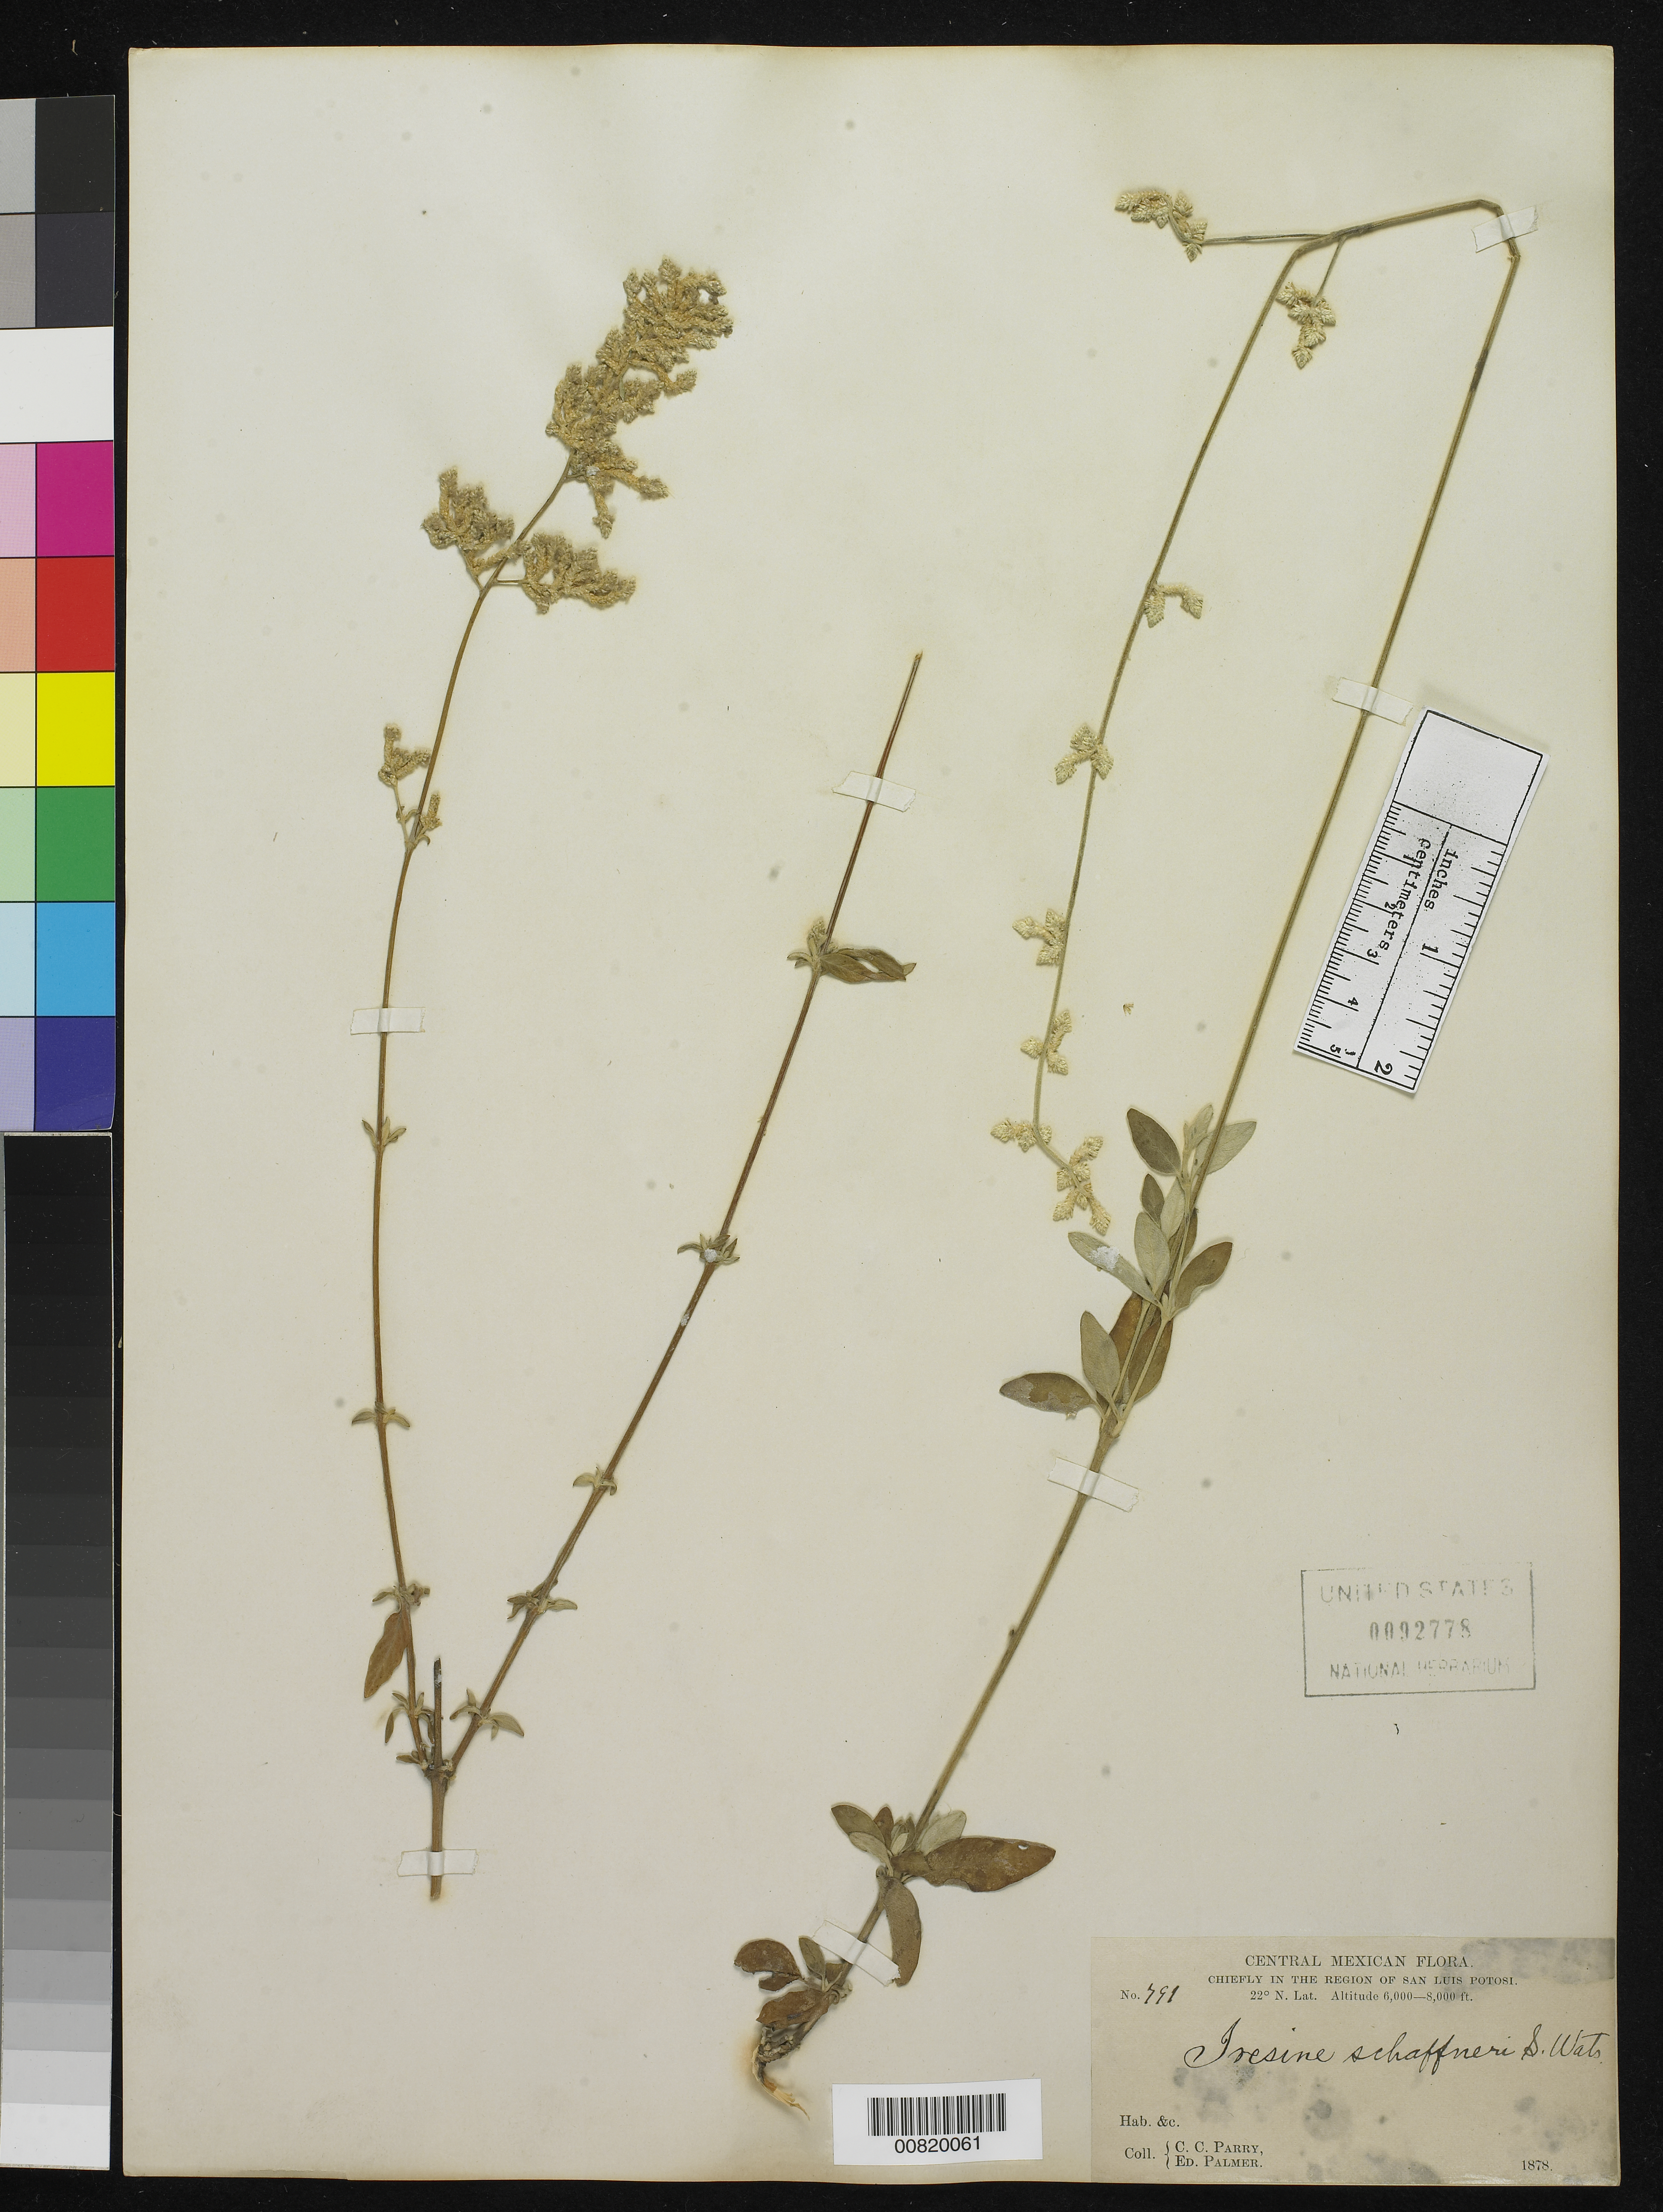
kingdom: Plantae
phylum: Tracheophyta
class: Magnoliopsida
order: Caryophyllales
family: Amaranthaceae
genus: Iresine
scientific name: Iresine schaffneri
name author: S. Watson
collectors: C. C. Parry & E. Palmer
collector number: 791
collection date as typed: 1878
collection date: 1878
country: Mexico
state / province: San Luis Potosí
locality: Chiefly in the region of San Luis Potosí.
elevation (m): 1829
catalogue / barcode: US 92778